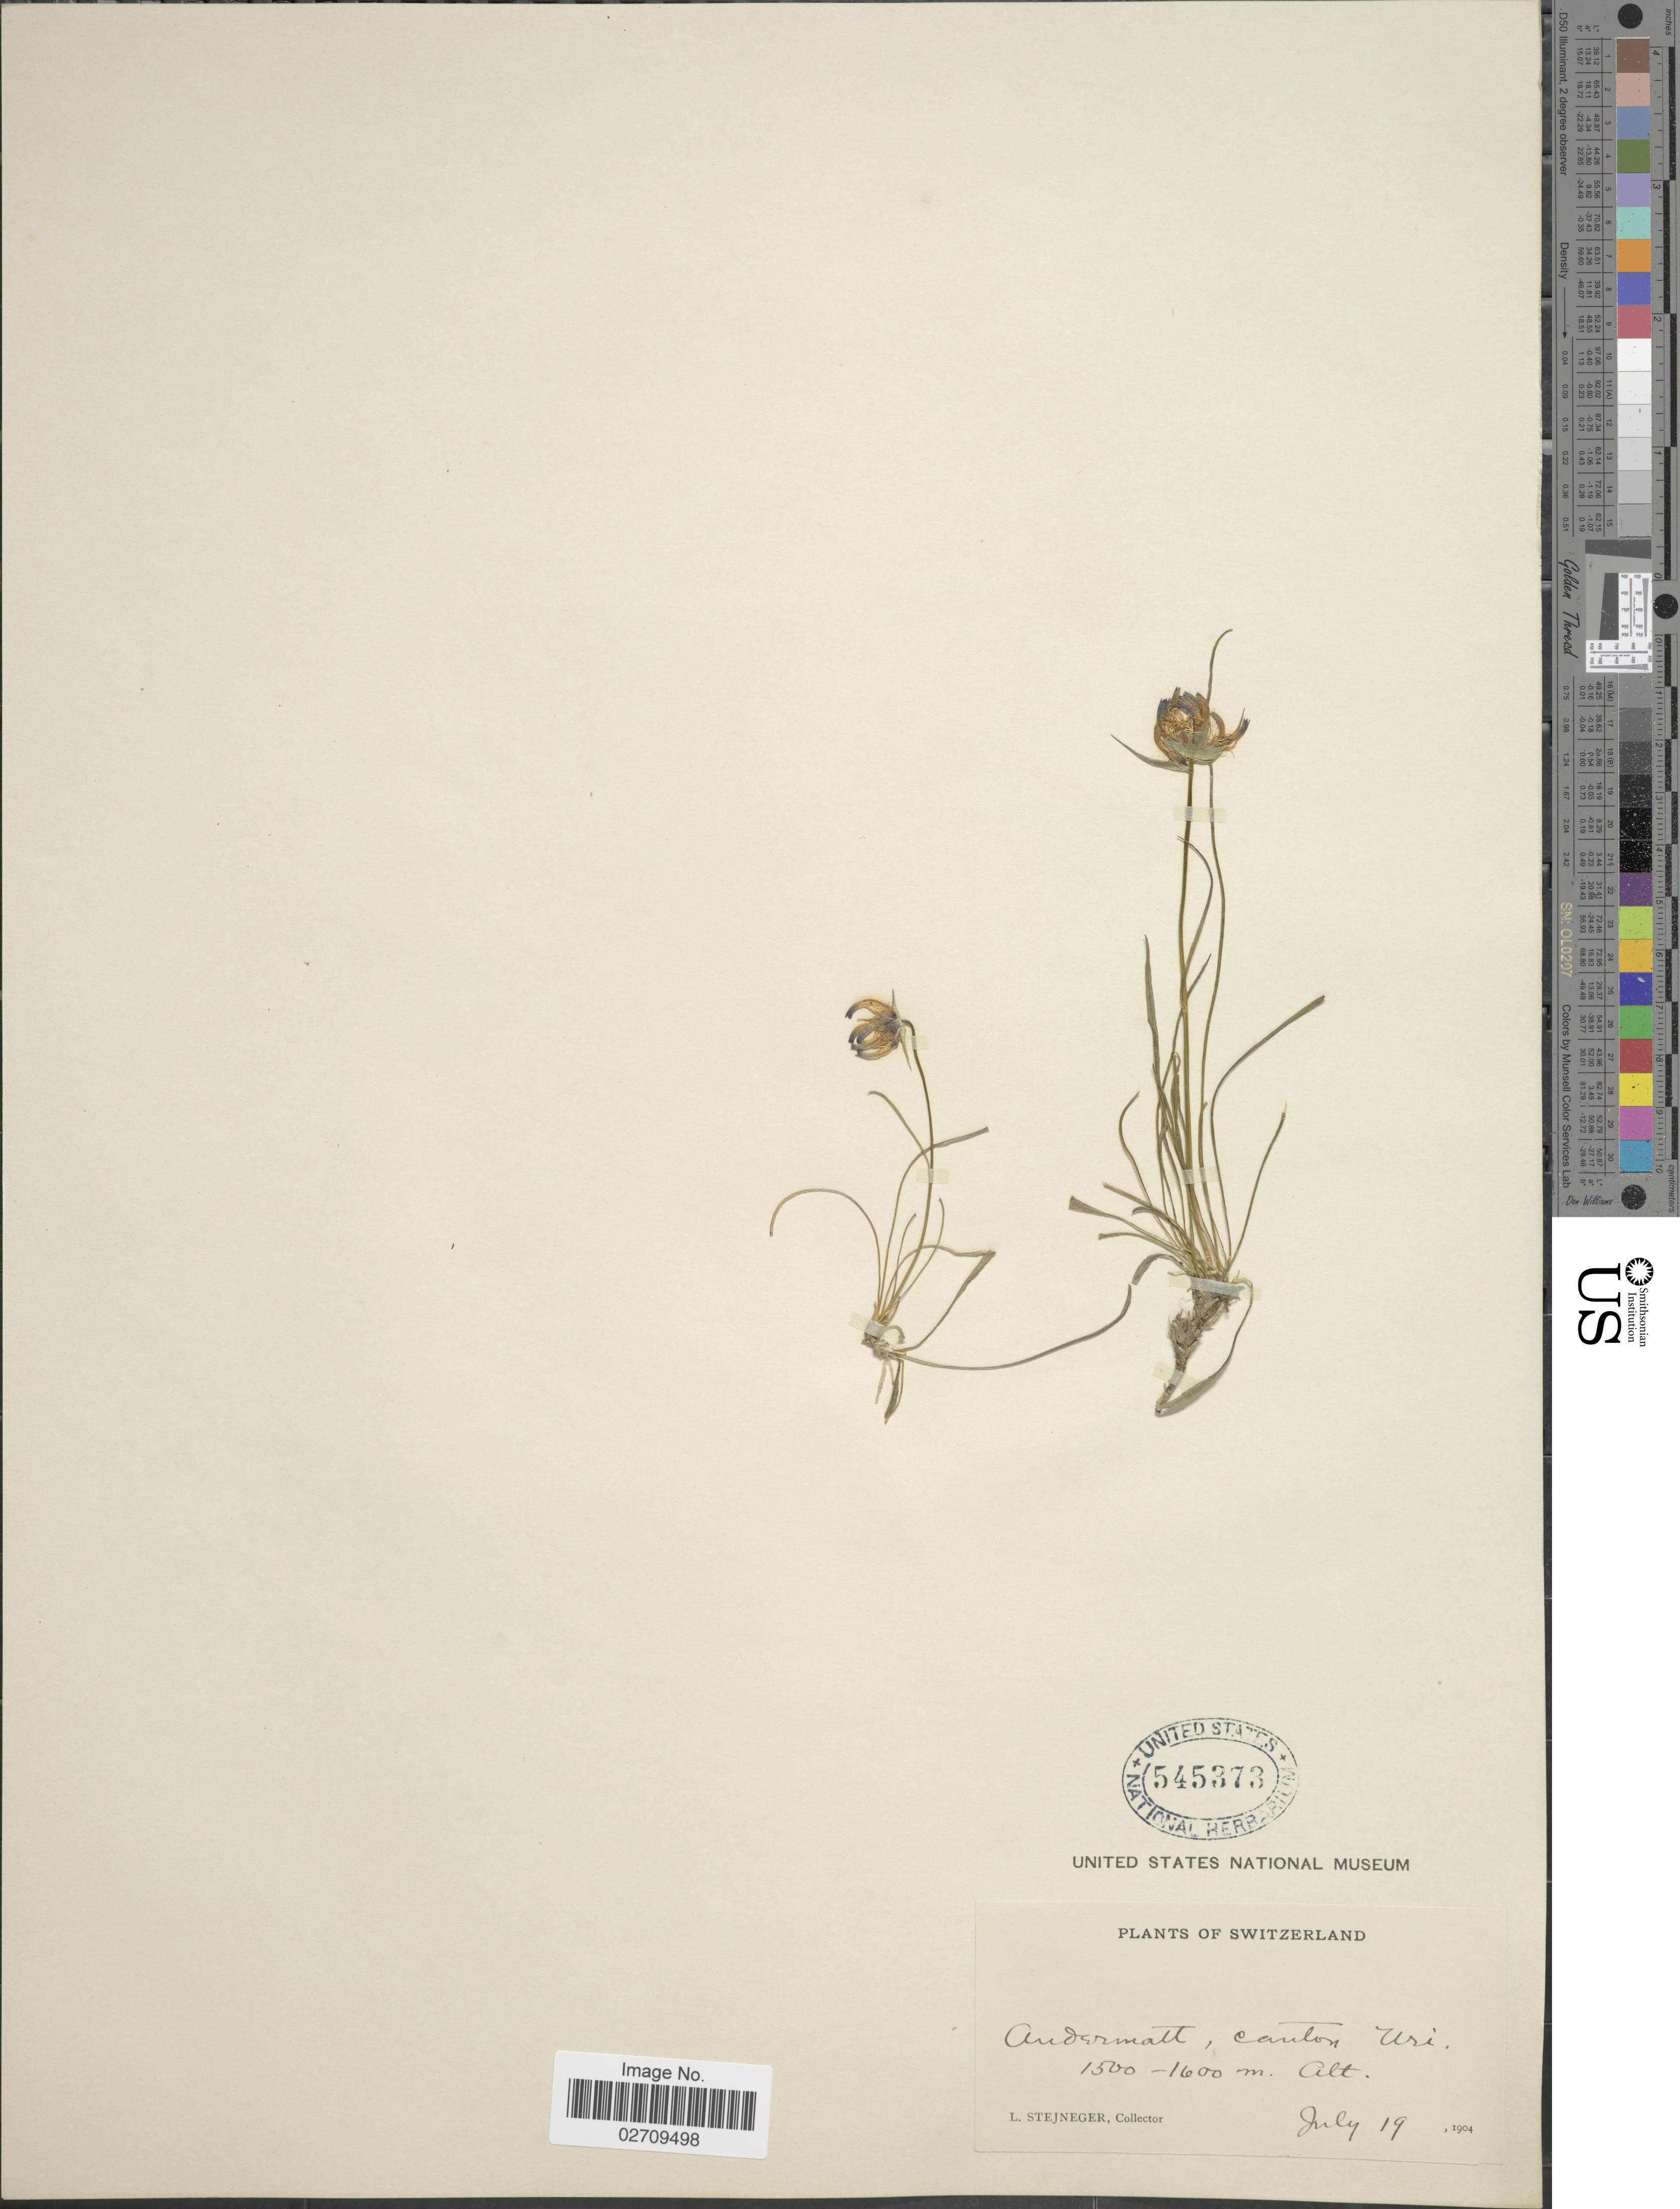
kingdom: Plantae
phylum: Tracheophyta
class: Magnoliopsida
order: Asterales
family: Campanulaceae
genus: Phyteuma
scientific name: Phyteuma sp.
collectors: L. Stejneger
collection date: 1904-07-19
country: Switzerland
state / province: Uri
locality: Andermatt, Canton Uri.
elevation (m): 1500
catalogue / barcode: US 545373